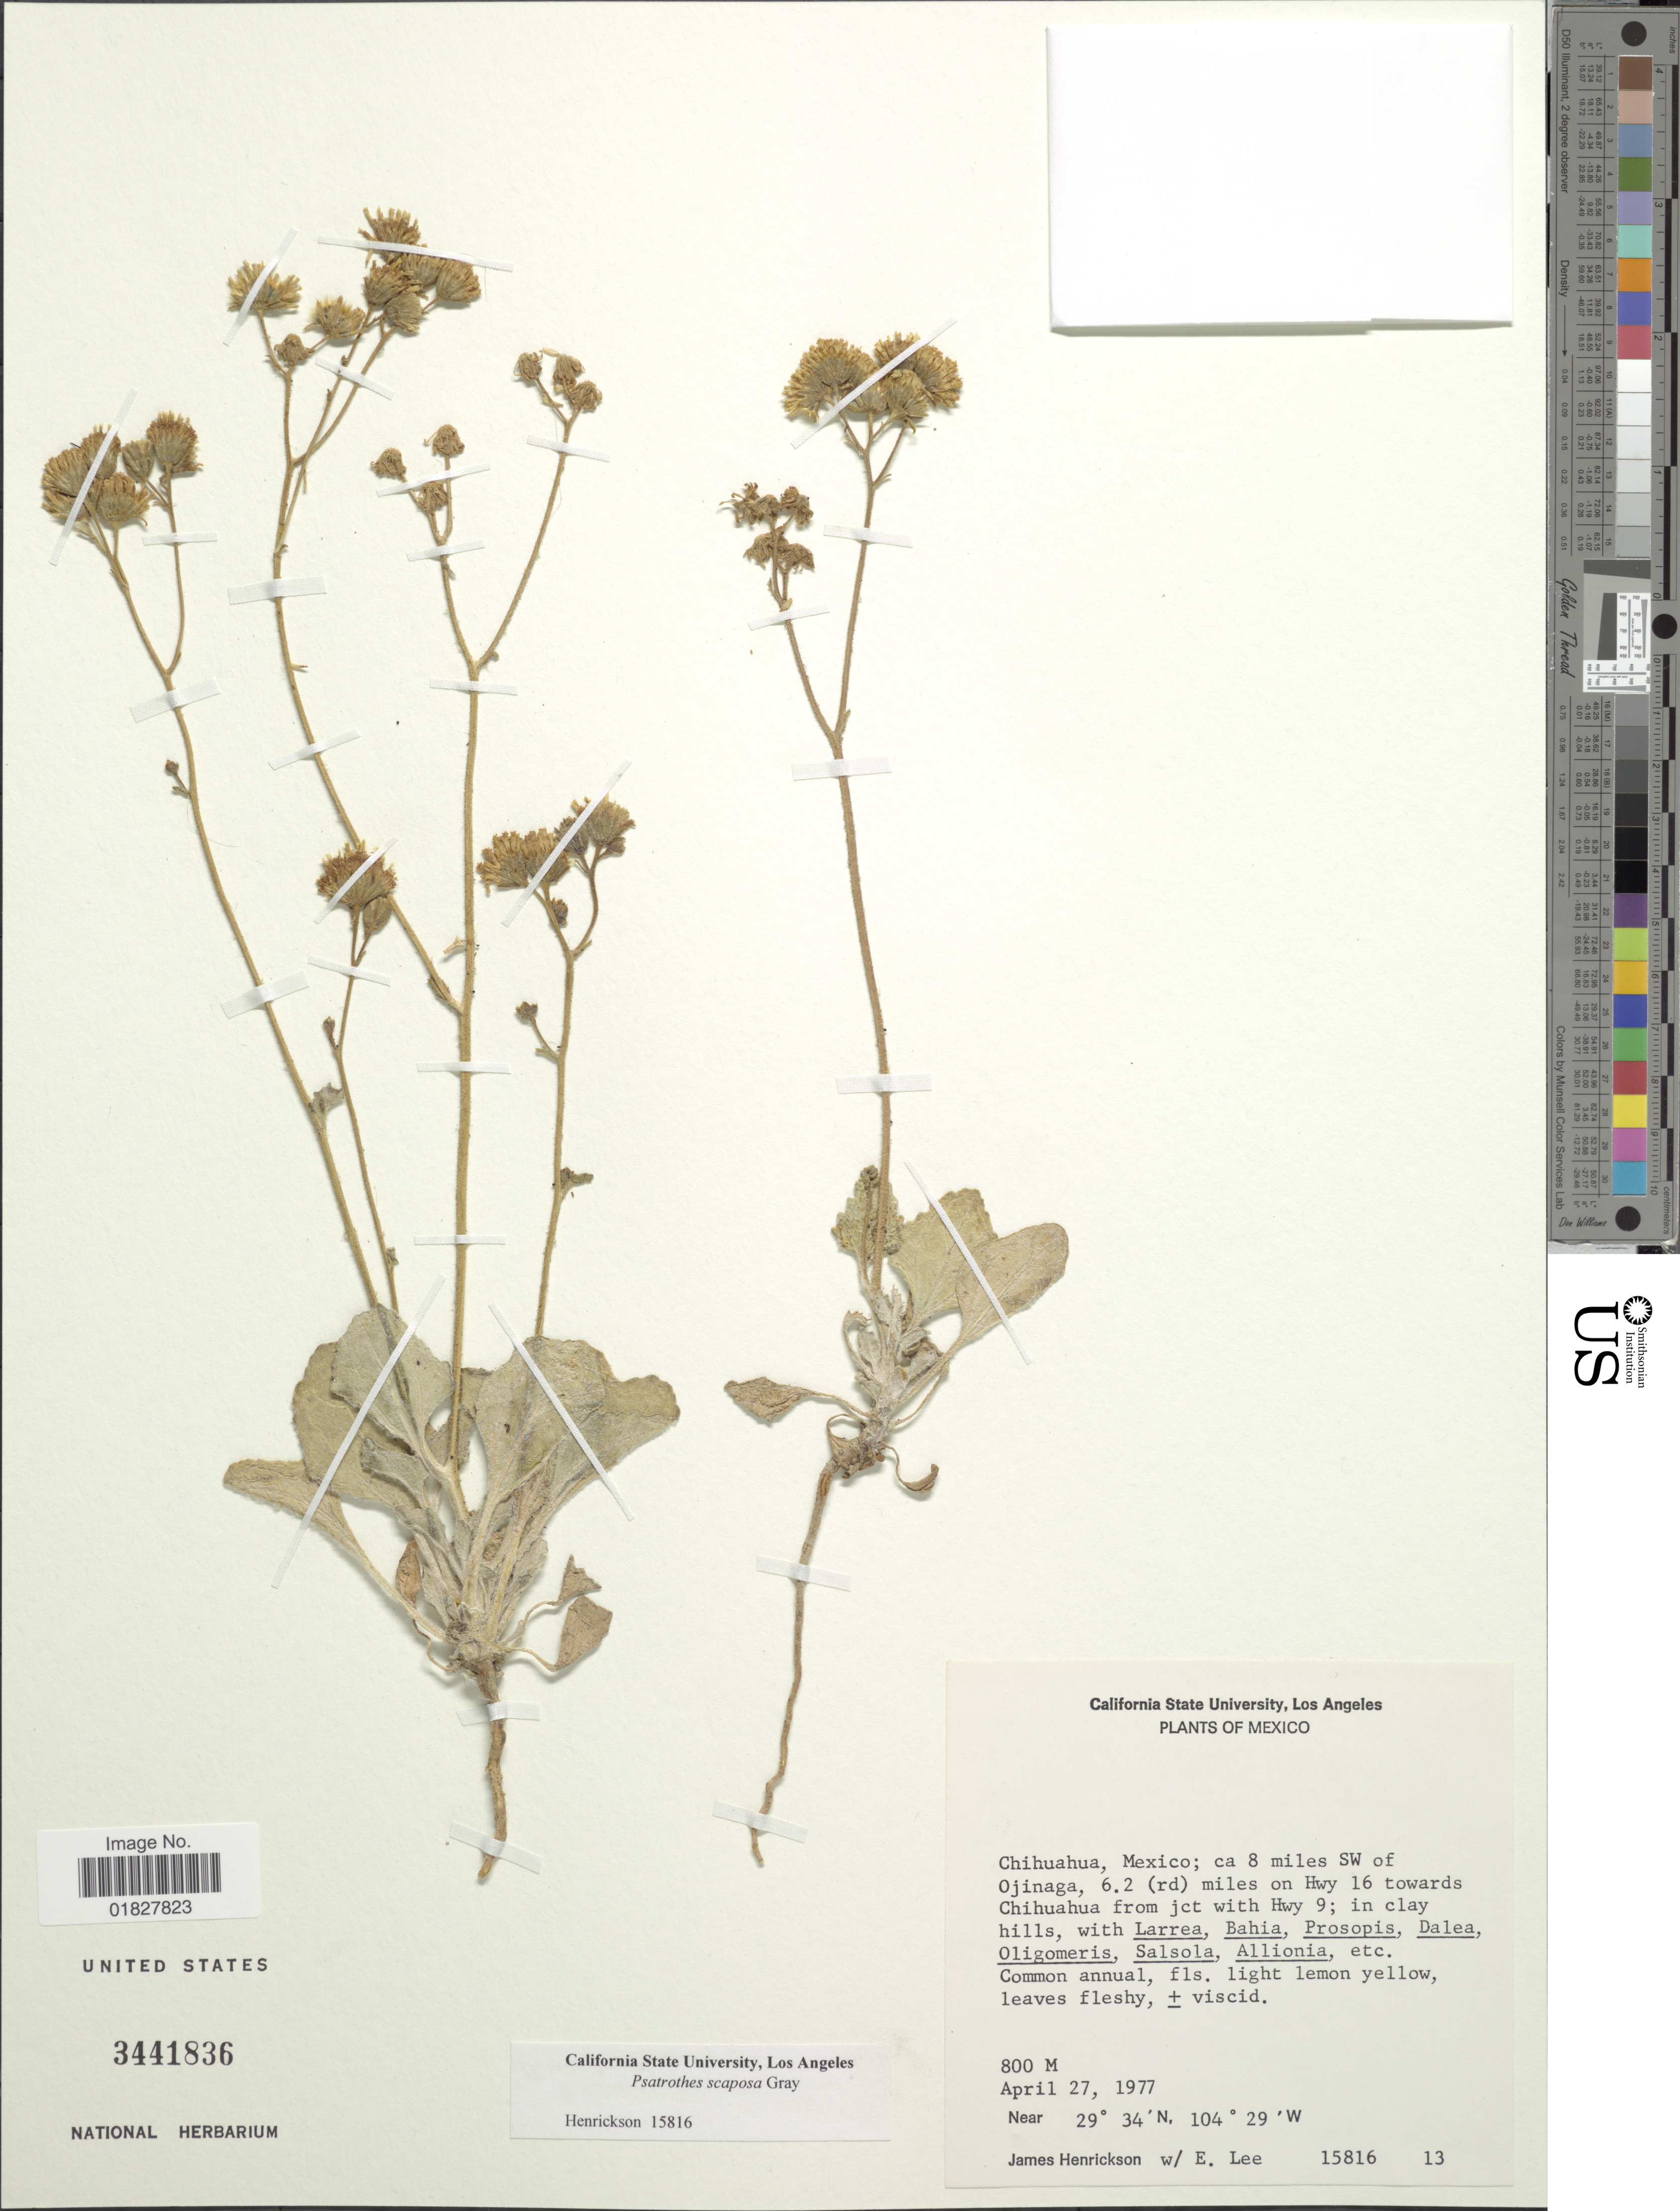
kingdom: Plantae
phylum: Tracheophyta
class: Magnoliopsida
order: Asterales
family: Asteraceae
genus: Psathyrotopsis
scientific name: Psathyrotopsis scaposa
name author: (A. Gray) H. Rob.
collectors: J. Henrickson & E. Lee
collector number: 15816/13*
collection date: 1977-04-27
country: Mexico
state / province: Chihuahua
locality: Ca 8 miles SW of Ojinaga, 6.2 (rd) miles on Hwy 16 towards Chihuahua from jct with Hwy 9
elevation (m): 800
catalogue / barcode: US 3441836